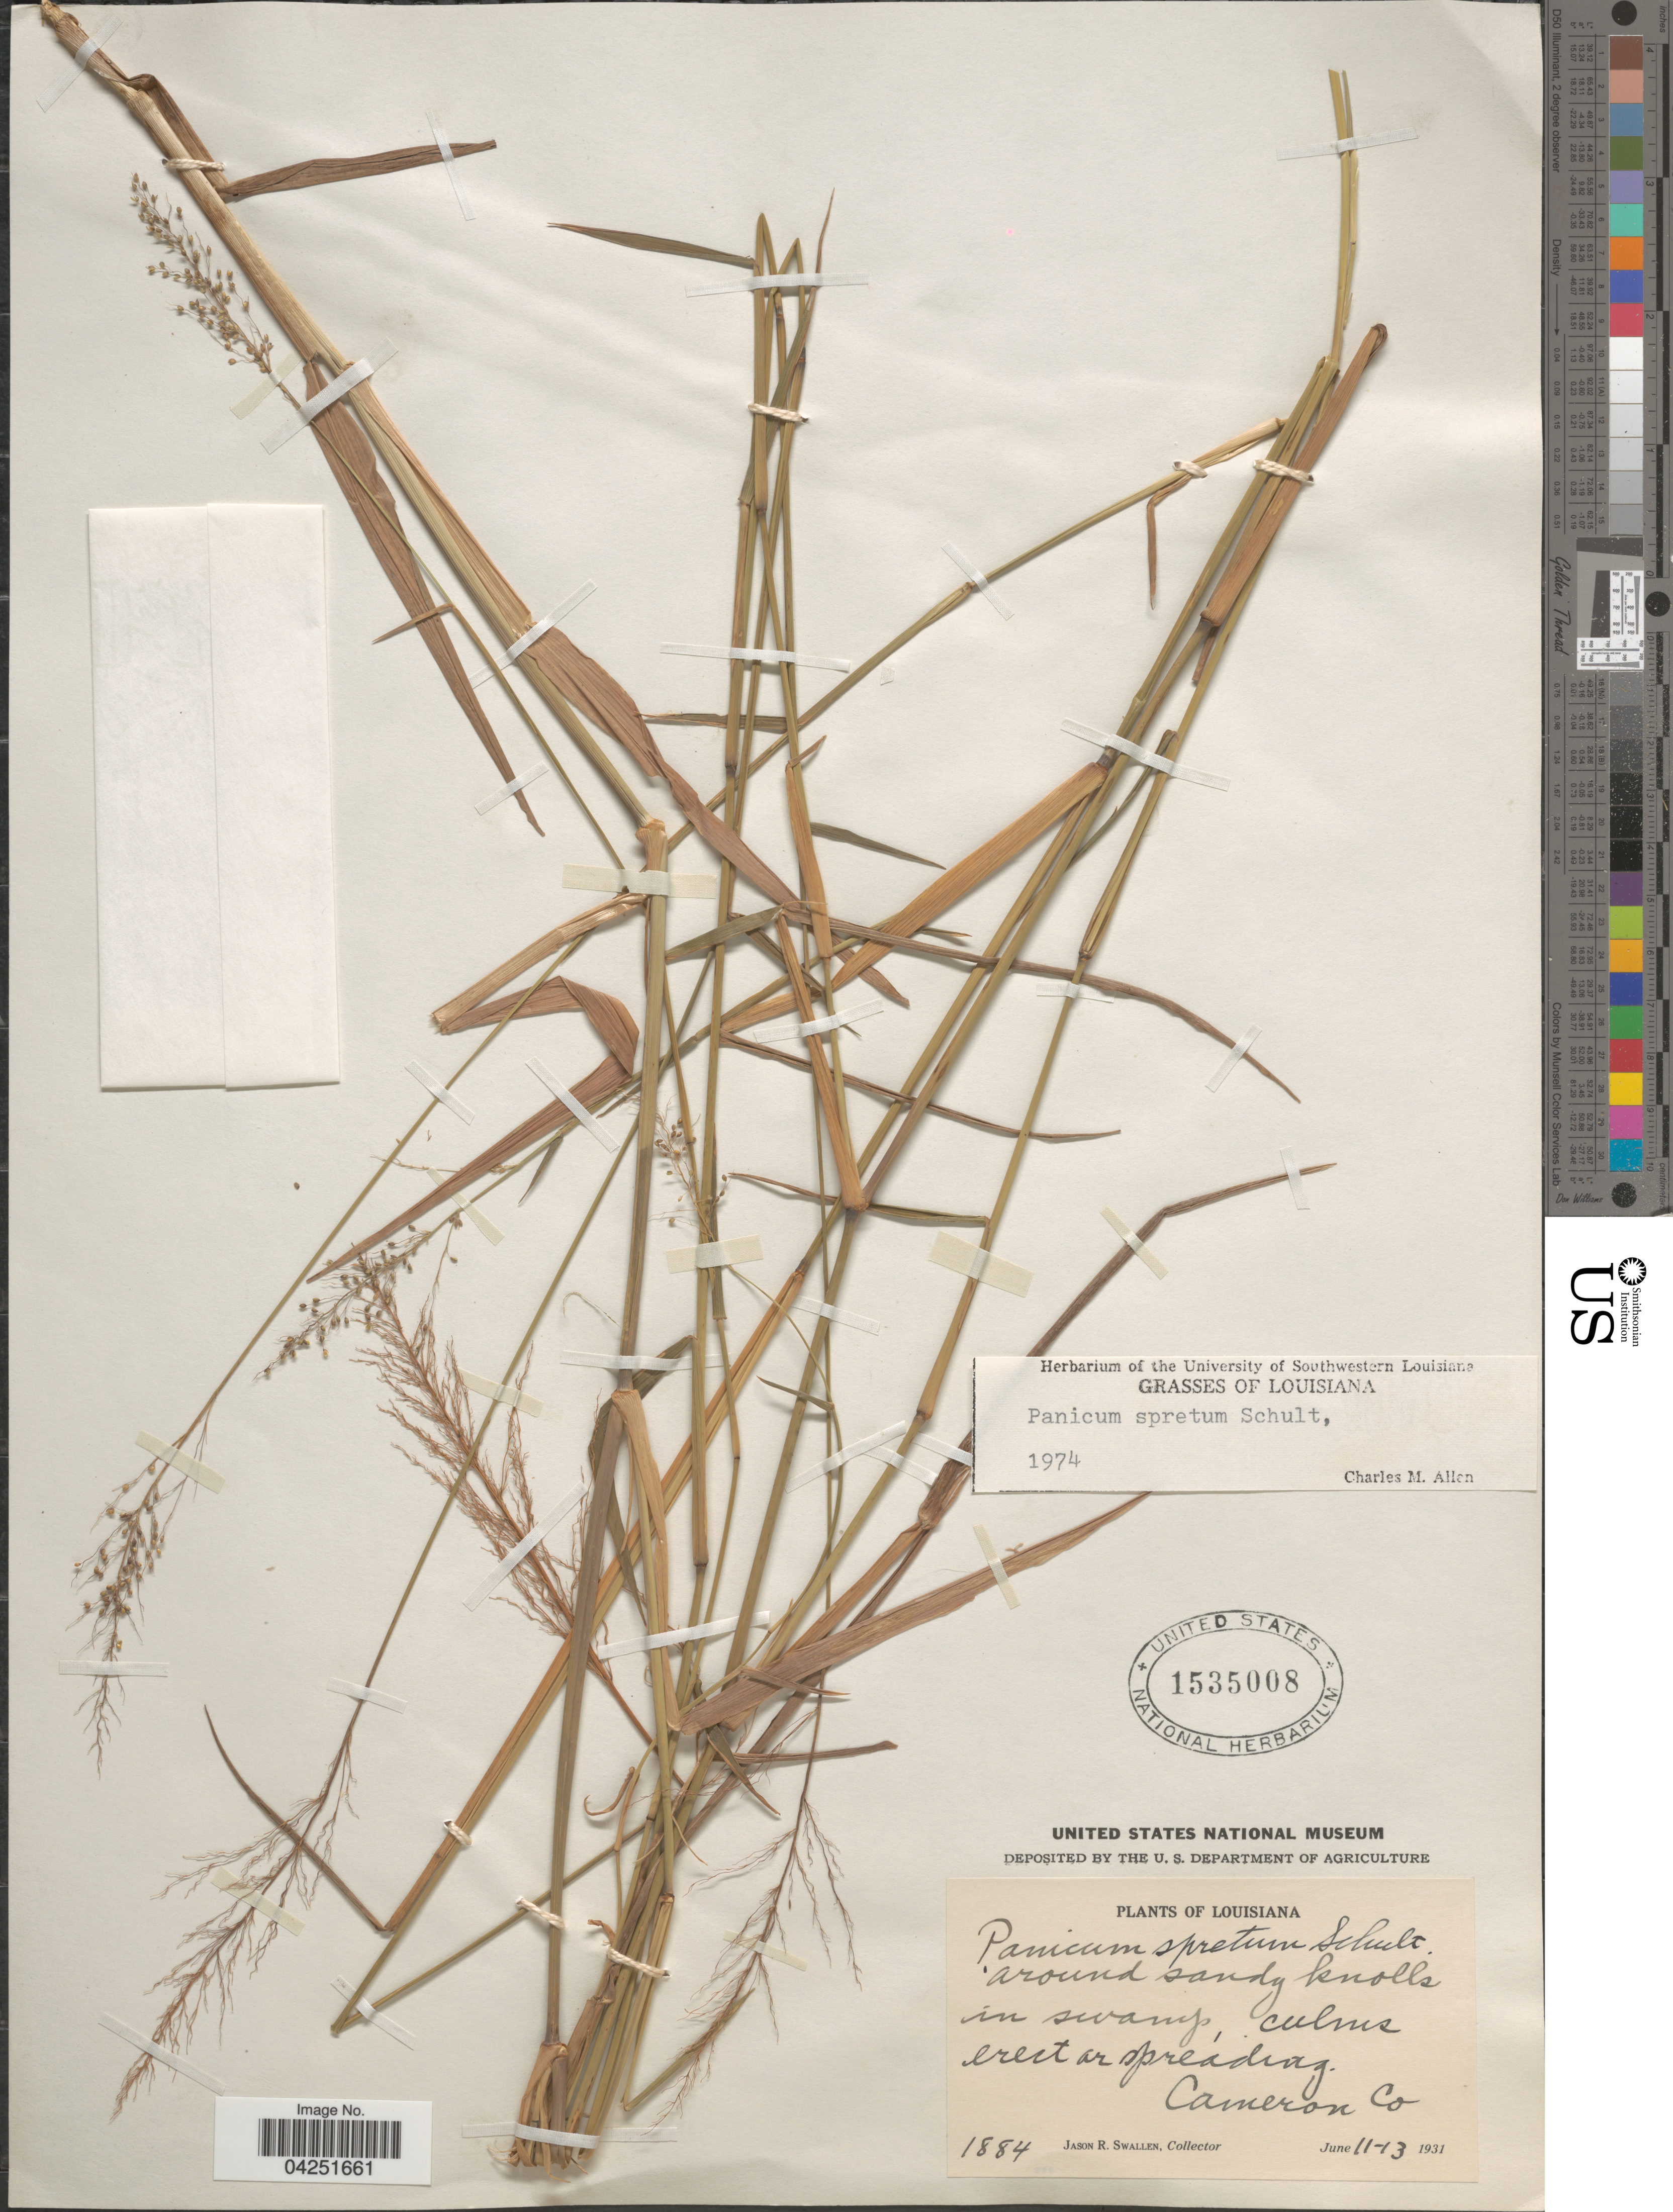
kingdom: Plantae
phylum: Tracheophyta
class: Liliopsida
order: Poales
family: Poaceae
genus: Dichanthelium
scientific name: Dichanthelium acuminatum var. densiflorum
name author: (Rand & Redfield) Gould & C.A. Clark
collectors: J. R. Swallen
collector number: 1884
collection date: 1931-06-11/1931-06-13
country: United States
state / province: Louisiana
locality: Cameron Co.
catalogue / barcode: US 1535008